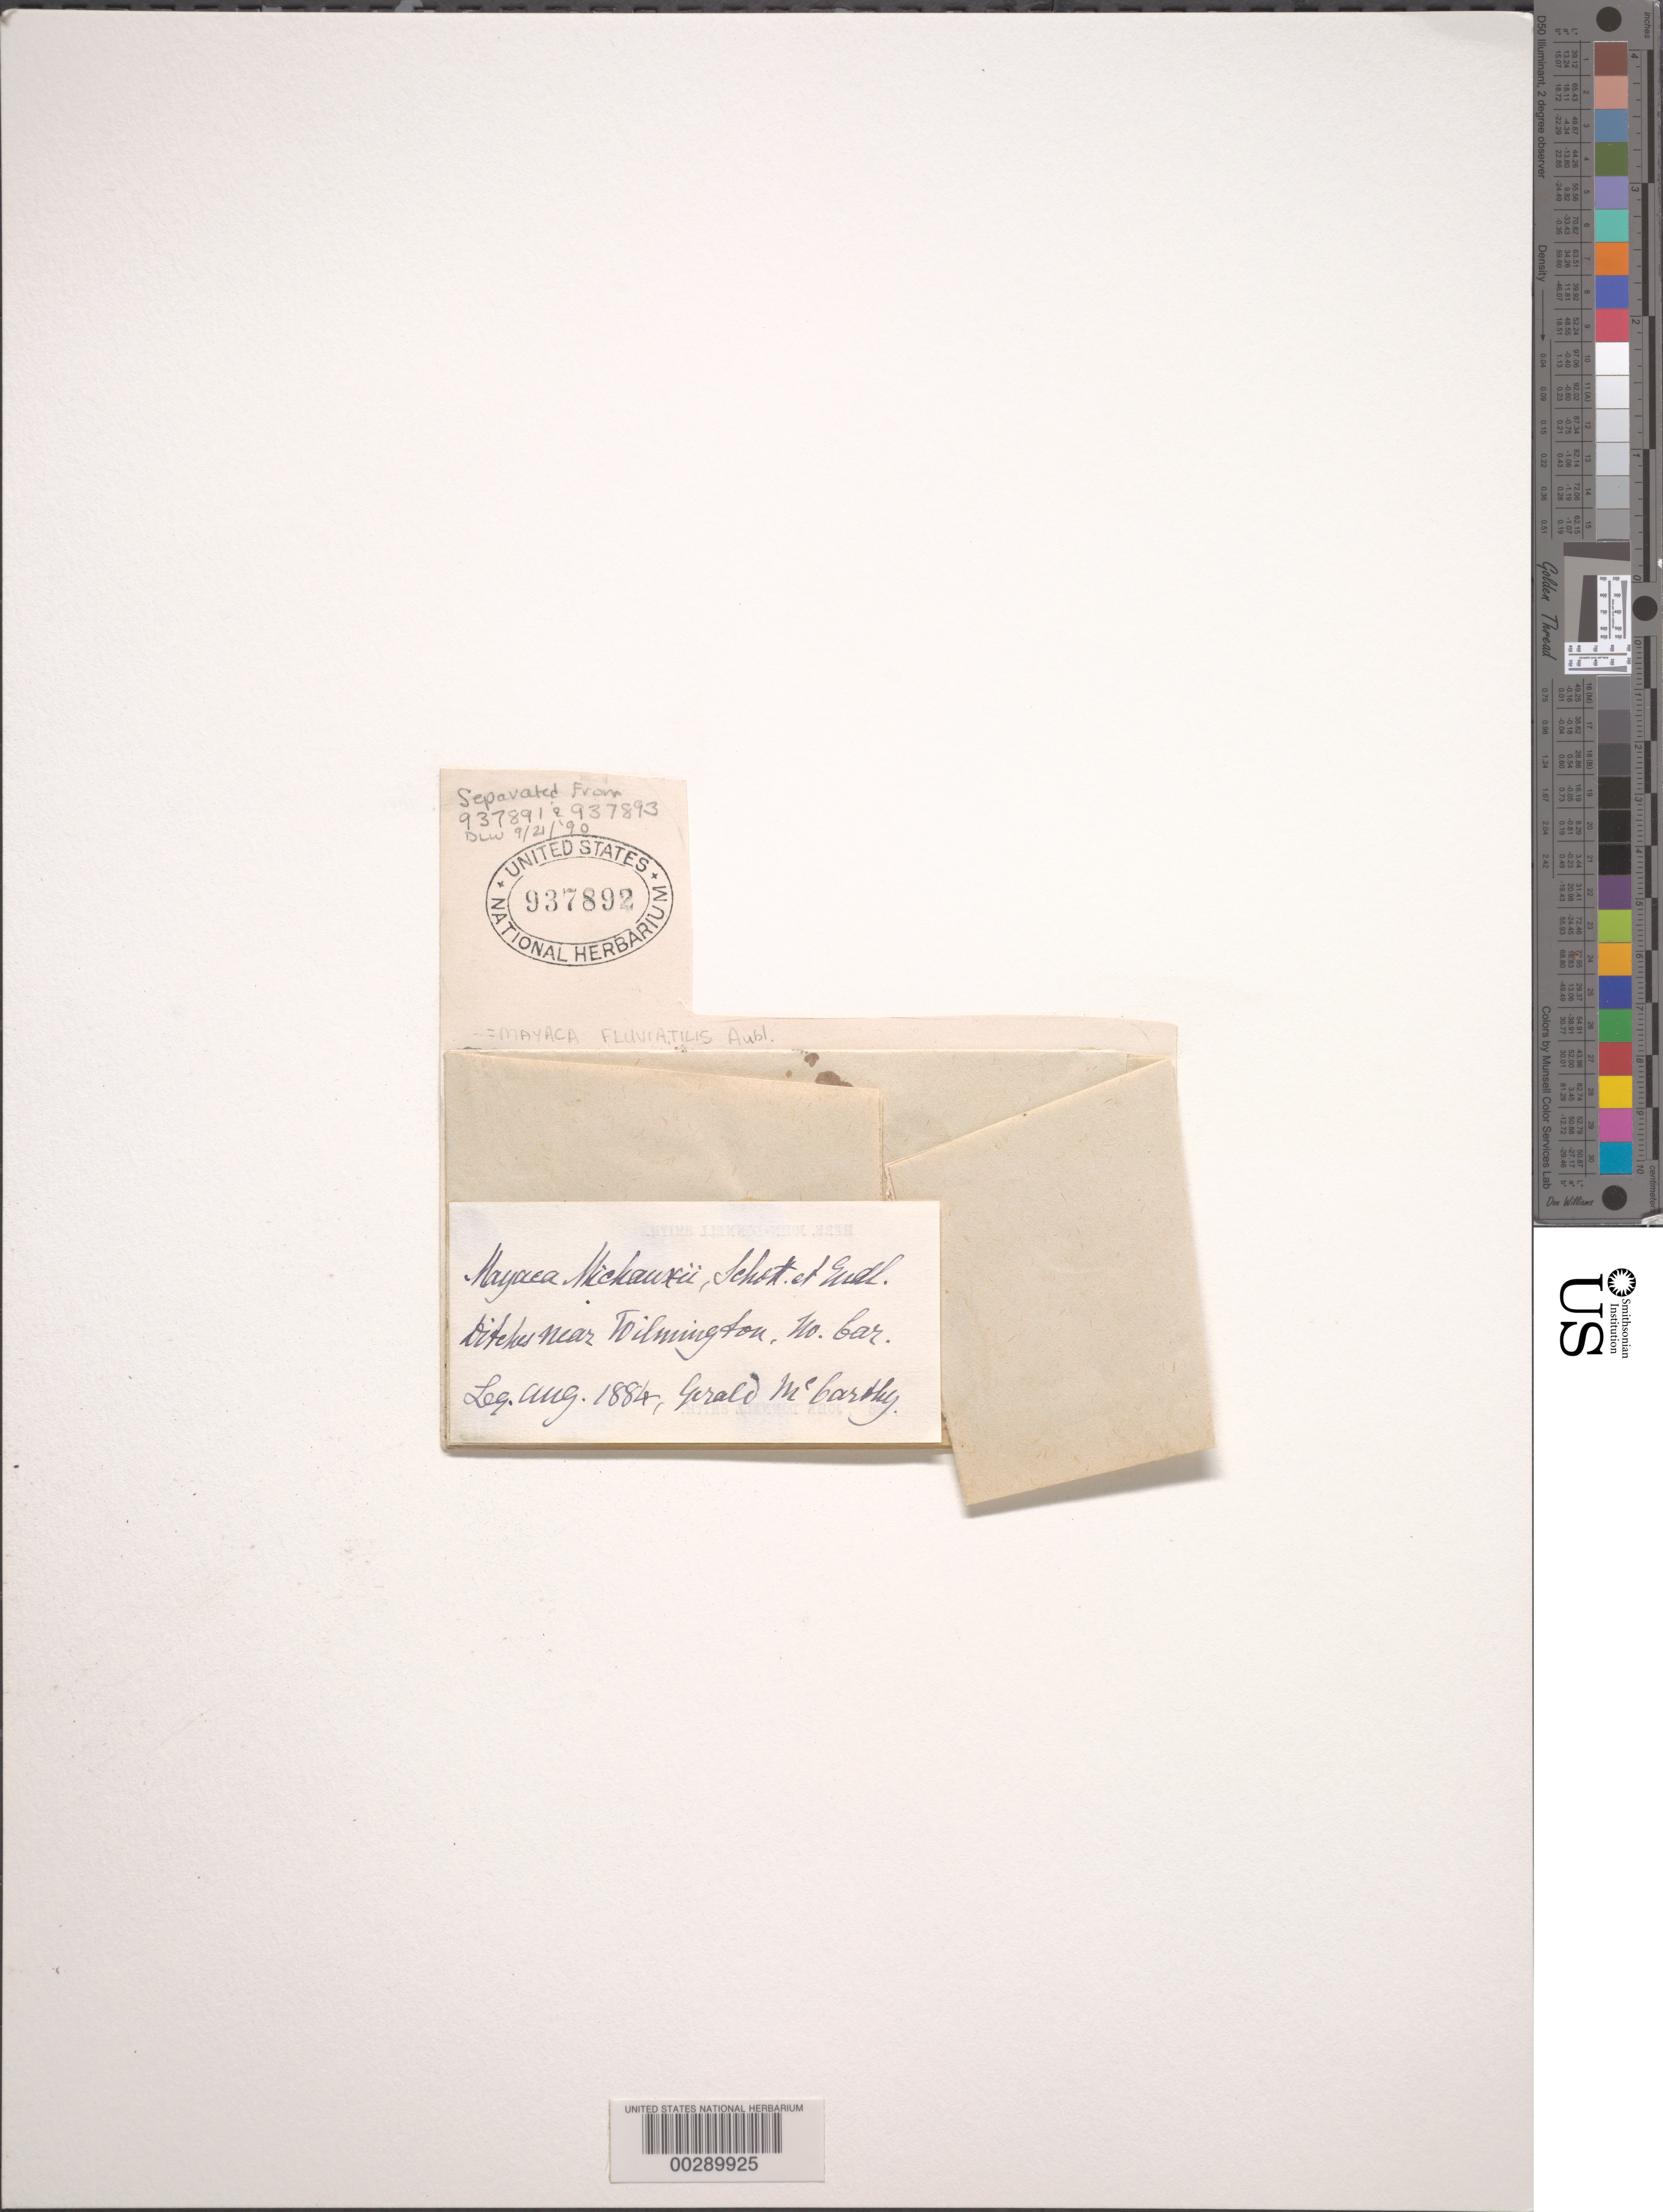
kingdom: Plantae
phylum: Tracheophyta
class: Liliopsida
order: Poales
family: Mayacaceae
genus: Mayaca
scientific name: Mayaca fluviatilis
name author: Aubl.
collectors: G. McCarthy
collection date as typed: Aug 1884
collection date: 1884-08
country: United States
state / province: North Carolina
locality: Near wilmington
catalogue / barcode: US 937892